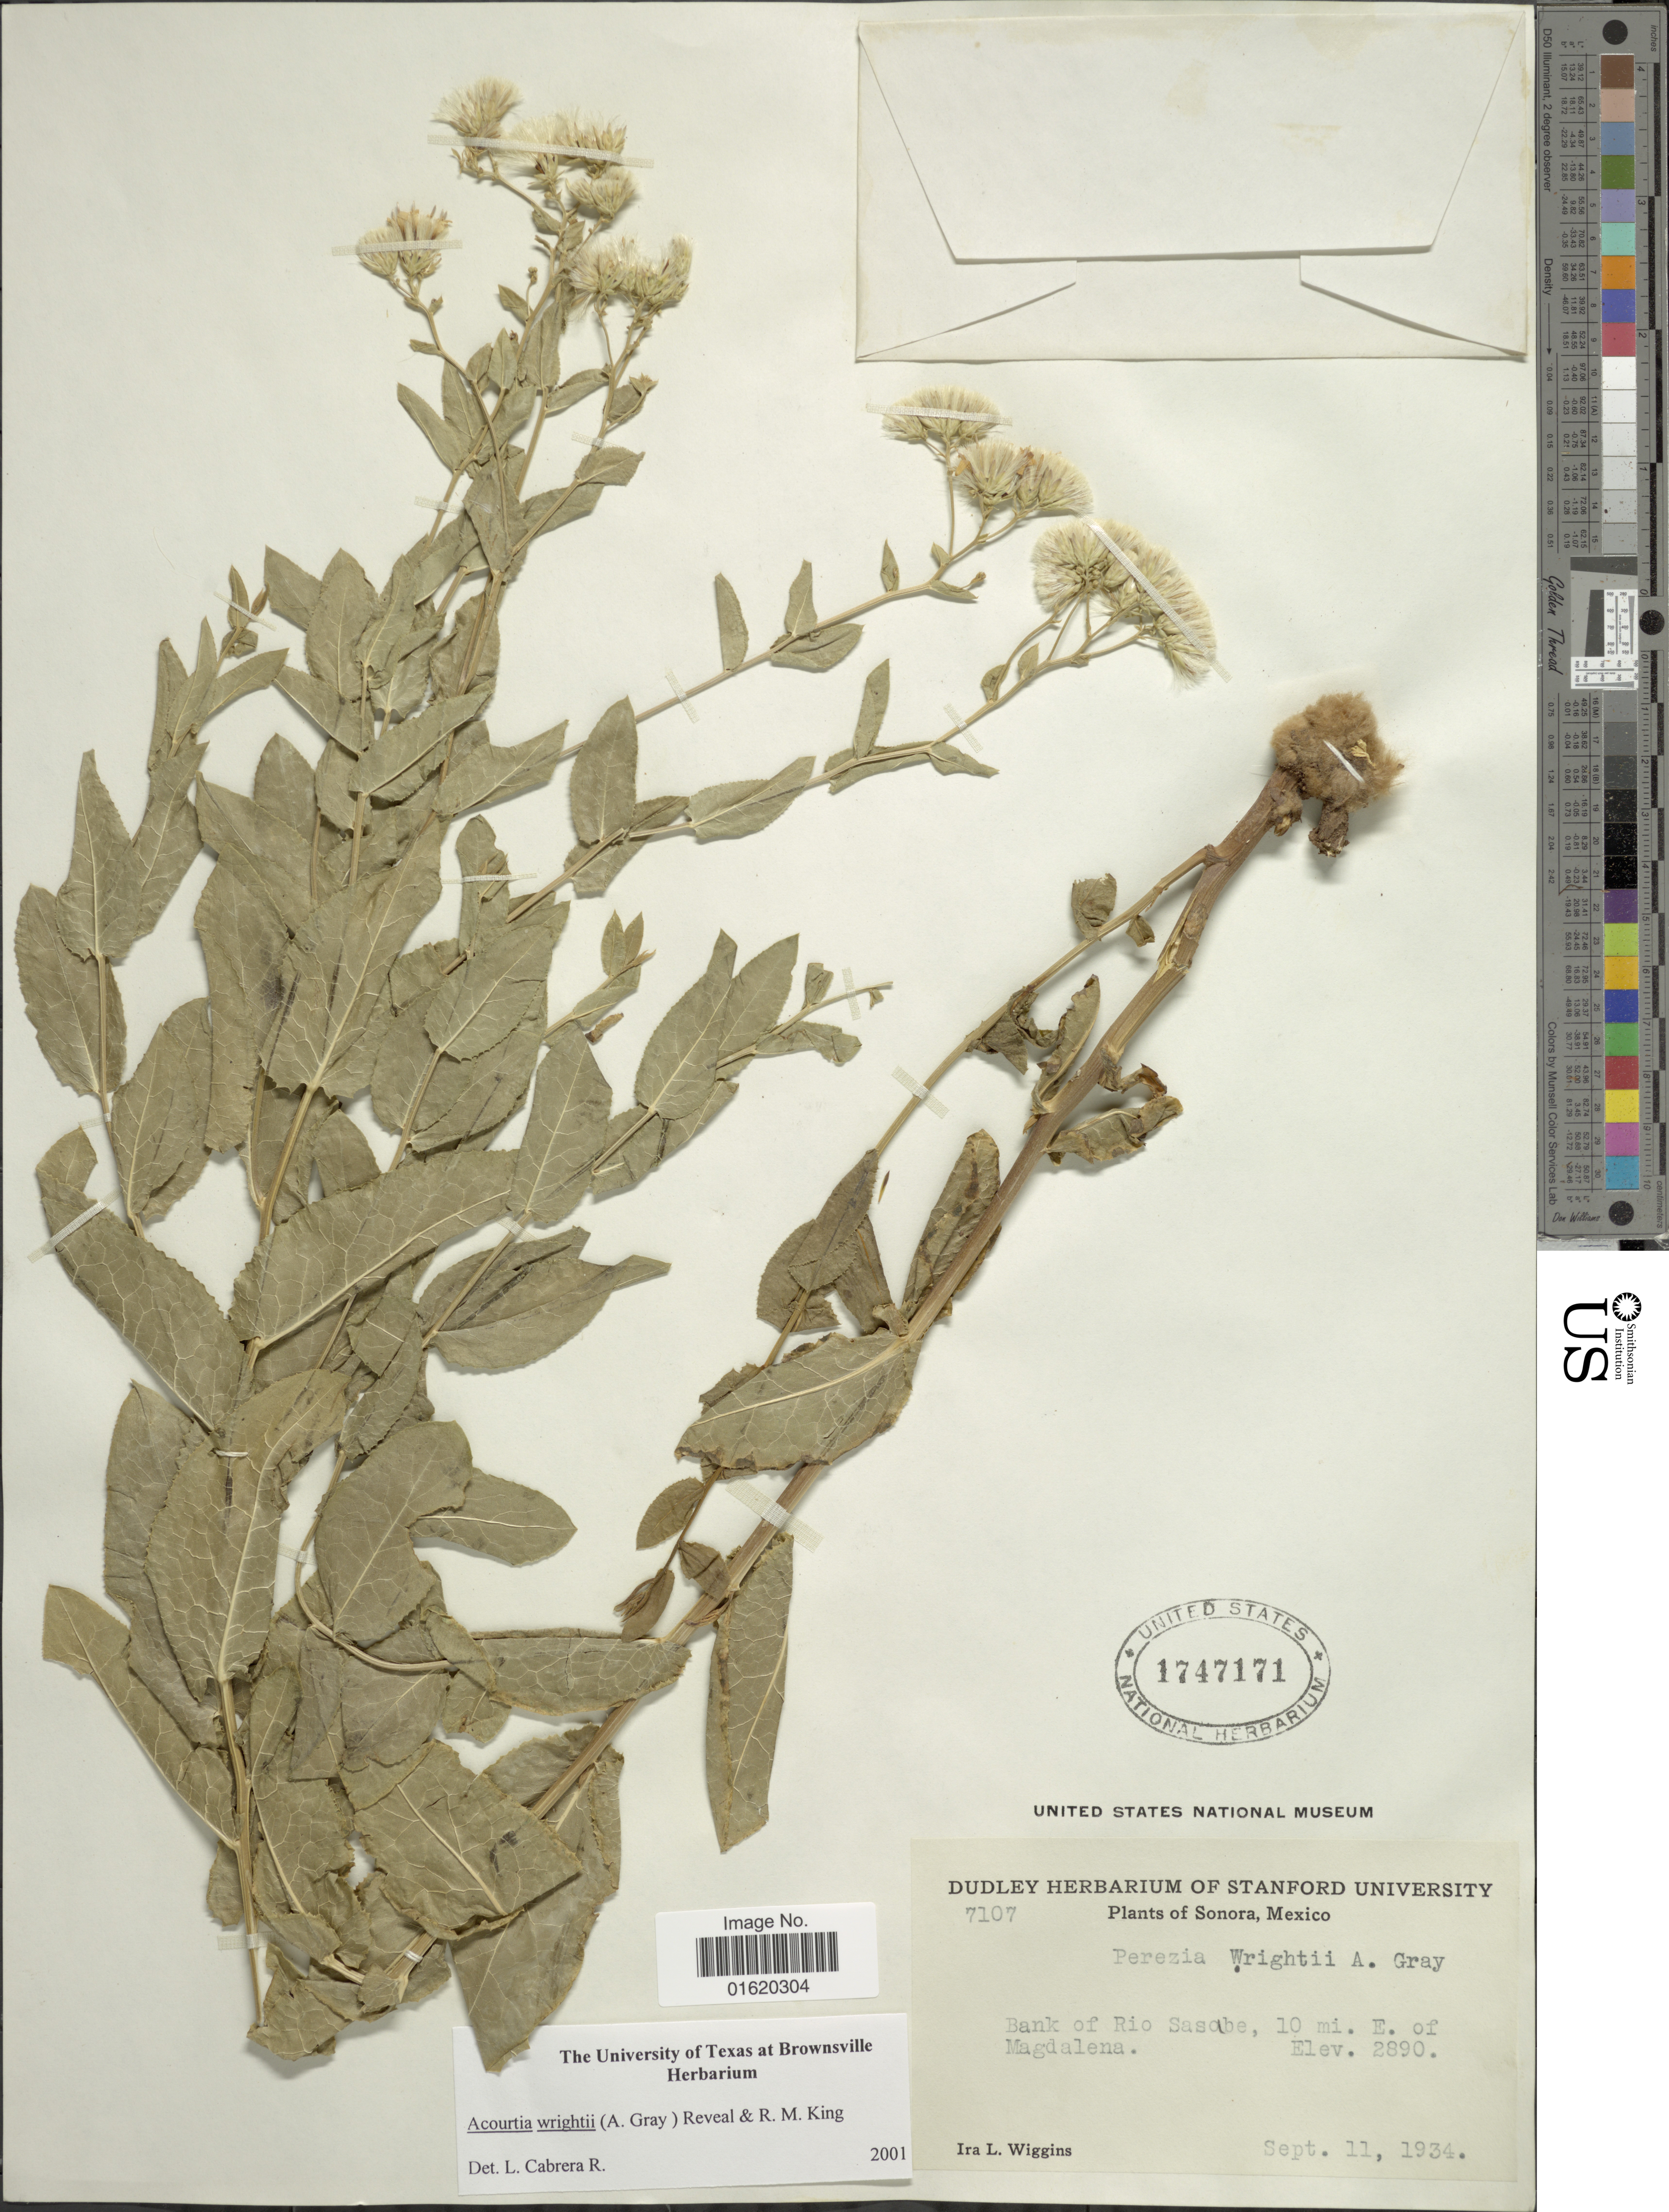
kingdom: Plantae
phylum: Tracheophyta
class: Magnoliopsida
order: Asterales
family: Asteraceae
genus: Acourtia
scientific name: Acourtia wrightii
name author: (A. Gray) Reveal & R.M. King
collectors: I. L. Wiggins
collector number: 7107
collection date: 1934-09-11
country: Mexico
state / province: Sonora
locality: Bank of Rio Sasobe, 10 mi. E. of Magdalena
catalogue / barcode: US 1747171